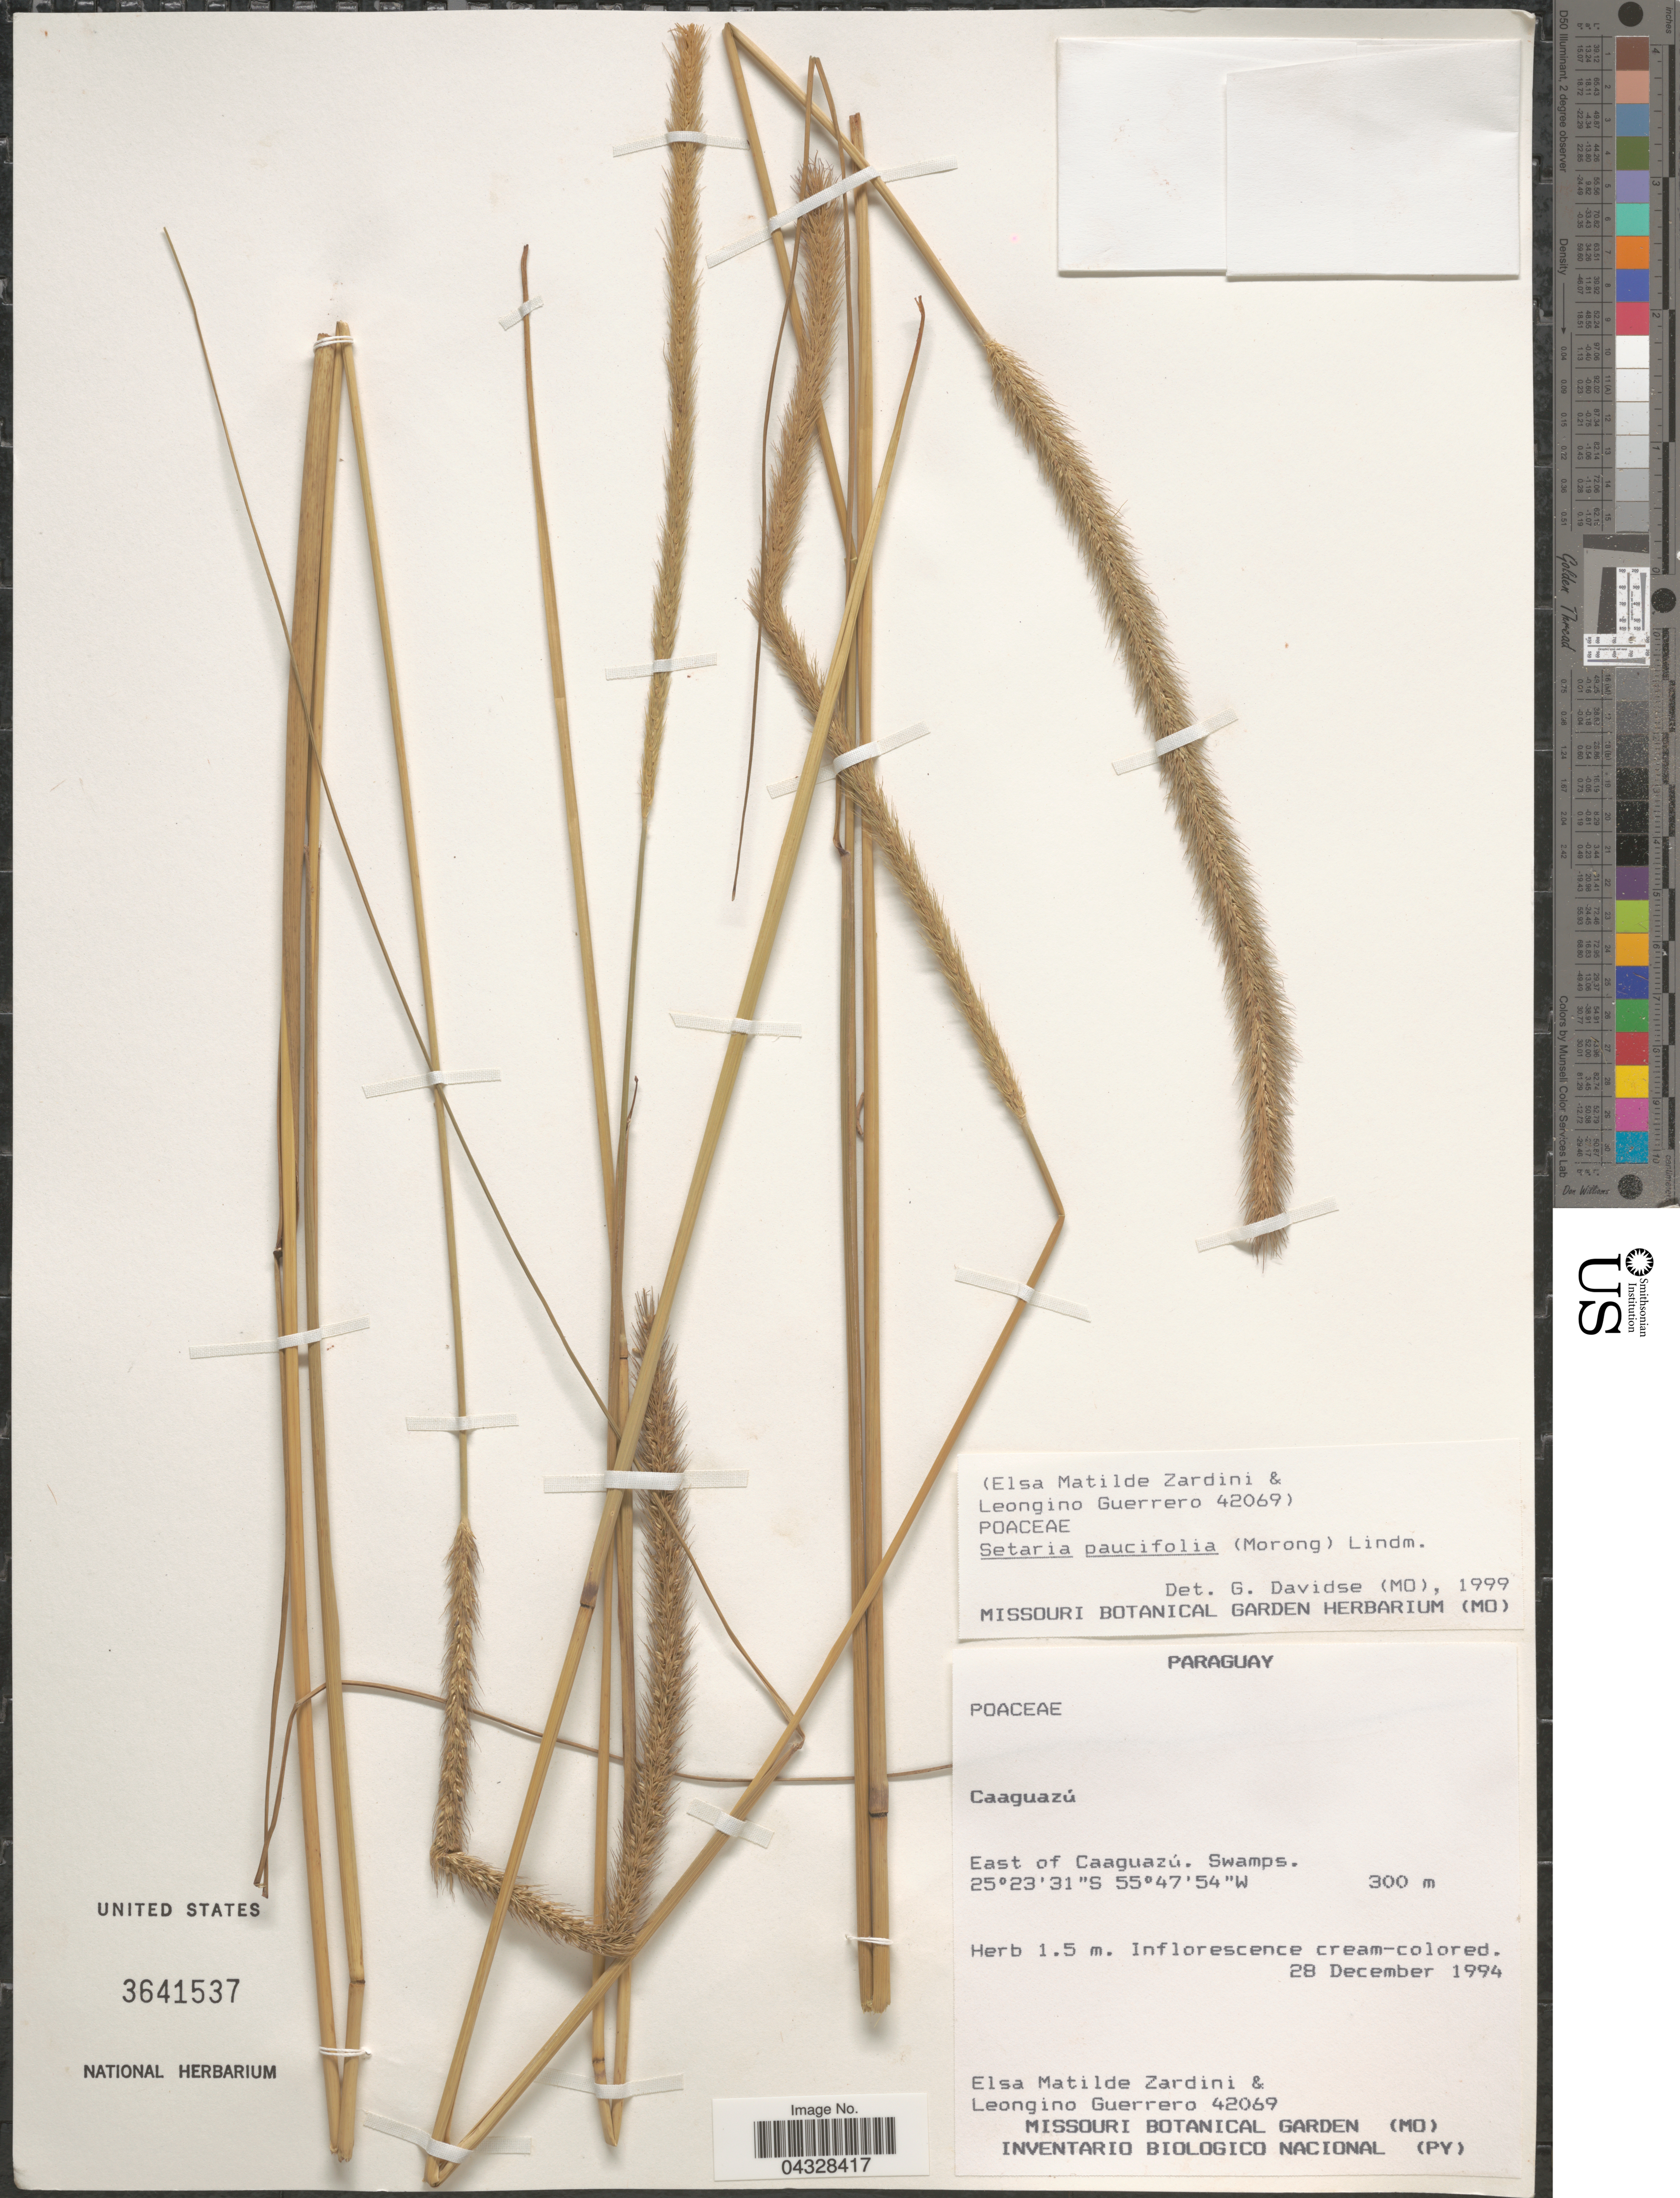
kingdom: Plantae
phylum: Tracheophyta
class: Liliopsida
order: Poales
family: Poaceae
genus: Setaria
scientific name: Setaria paucifolia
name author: (Morong) Lindm.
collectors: E. M. Zardini & L. Guerrero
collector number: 42069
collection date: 1994-12-28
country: Paraguay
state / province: Caaguazu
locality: East of Caaguazú. Swamps.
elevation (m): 300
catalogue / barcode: US 3641537